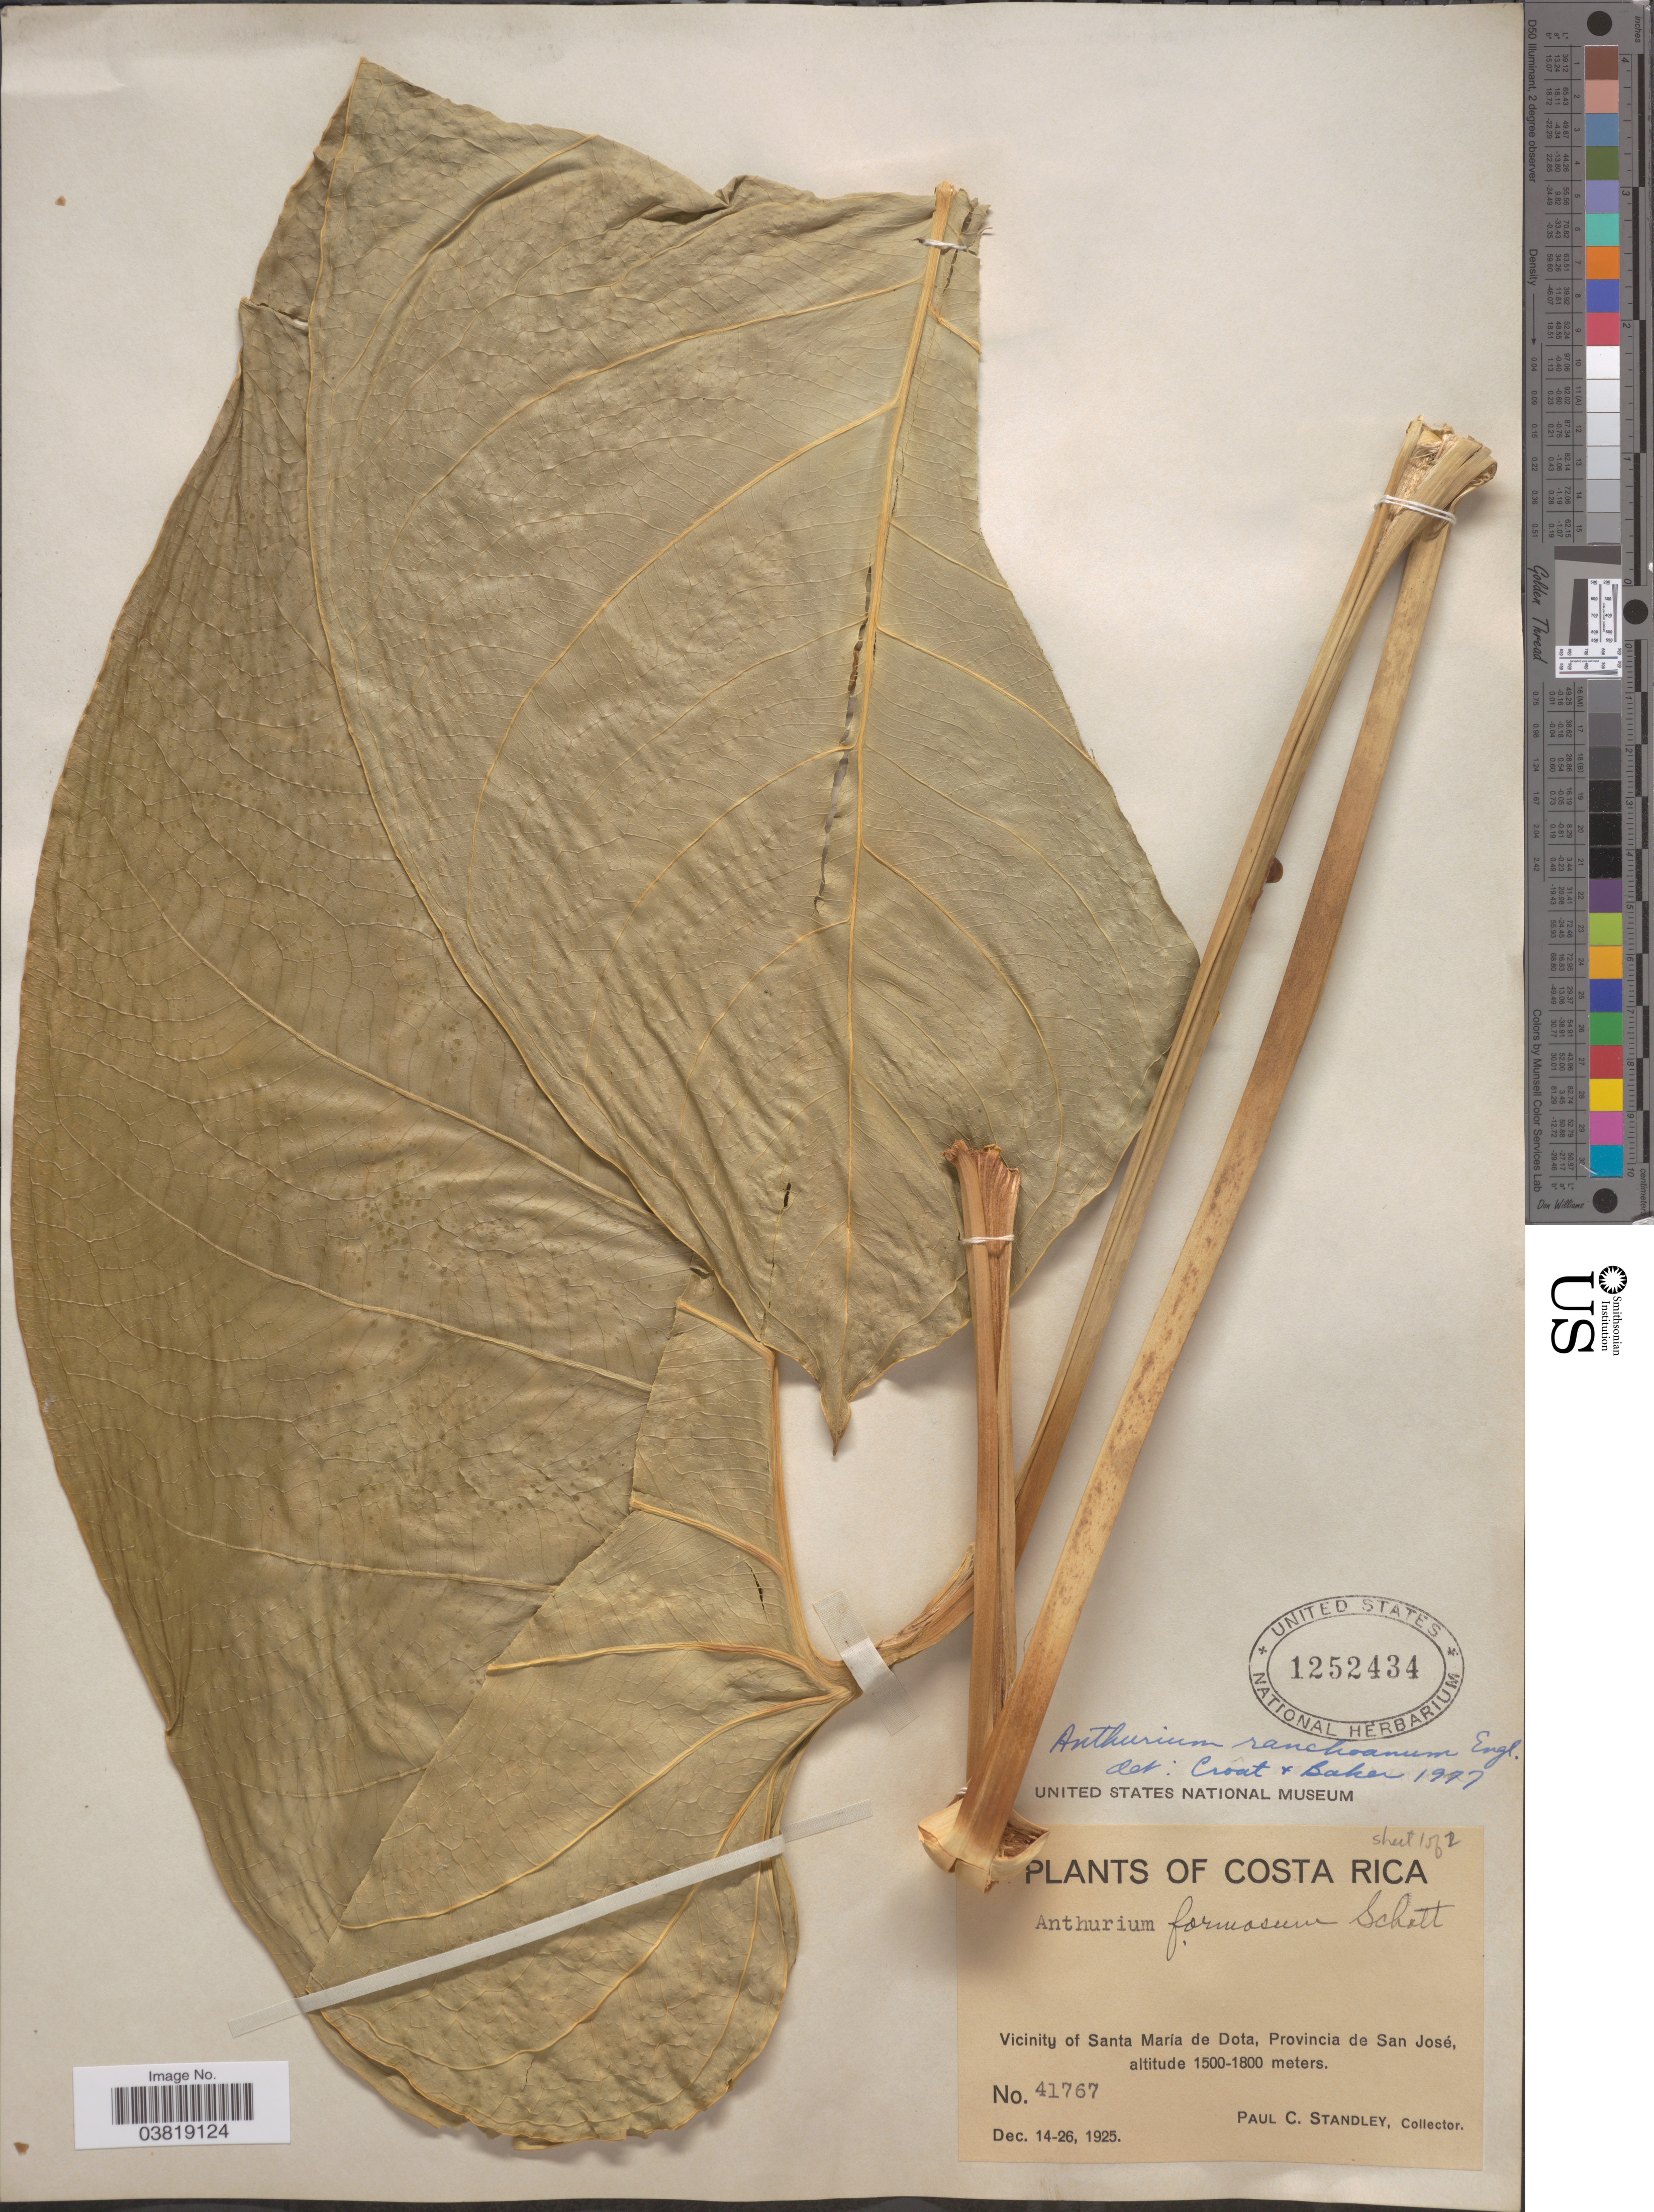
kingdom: Plantae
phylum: Tracheophyta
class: Liliopsida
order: Alismatales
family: Araceae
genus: Anthurium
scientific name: Anthurium ranchoanum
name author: Engl.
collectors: P. C. Standley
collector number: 41767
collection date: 1925-12-14/1925-12-26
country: Costa Rica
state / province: San José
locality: Vicinity of Santa María de Dota.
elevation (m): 1500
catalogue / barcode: US 1252434